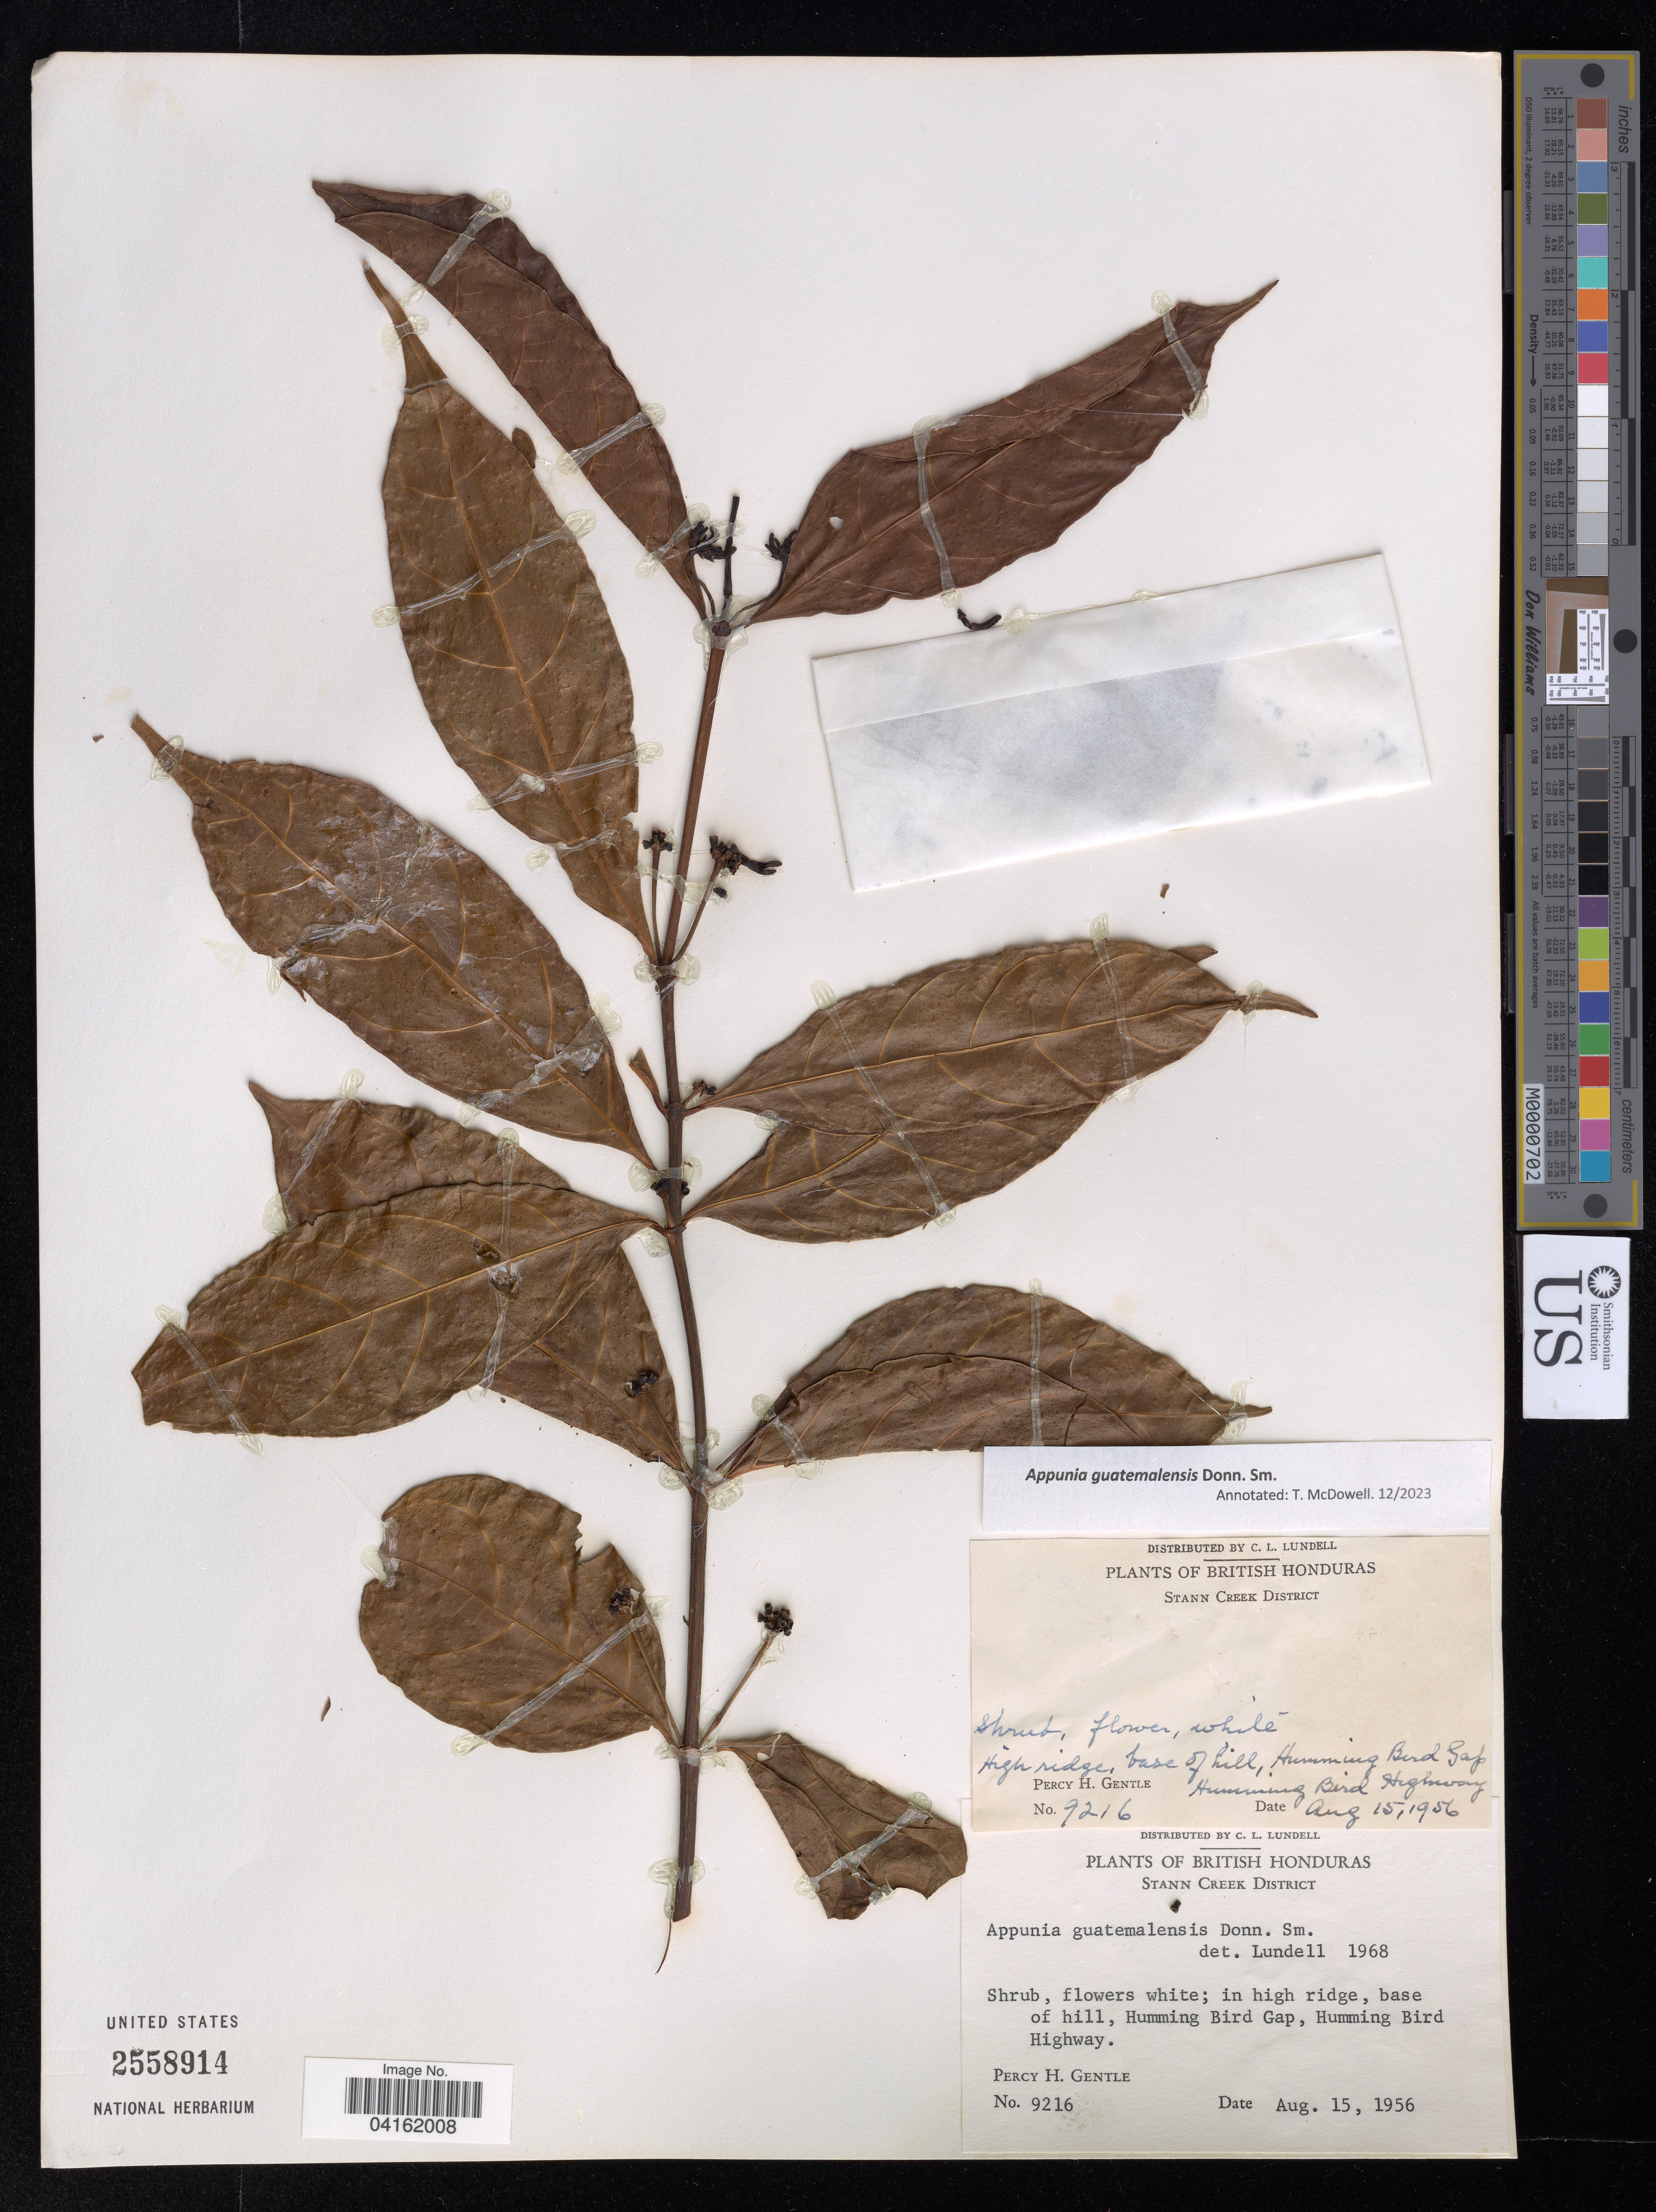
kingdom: Plantae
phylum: Tracheophyta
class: Magnoliopsida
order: Gentianales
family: Rubiaceae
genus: Appunia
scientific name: Appunia guatemalensis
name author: Donn. Sm.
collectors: P. H. Gentle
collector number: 9216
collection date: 1956-08-15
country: Belize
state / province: Stann Creek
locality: Base of hill, Humming Bird Gap, Humming Bird Highway.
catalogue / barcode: US 2558914